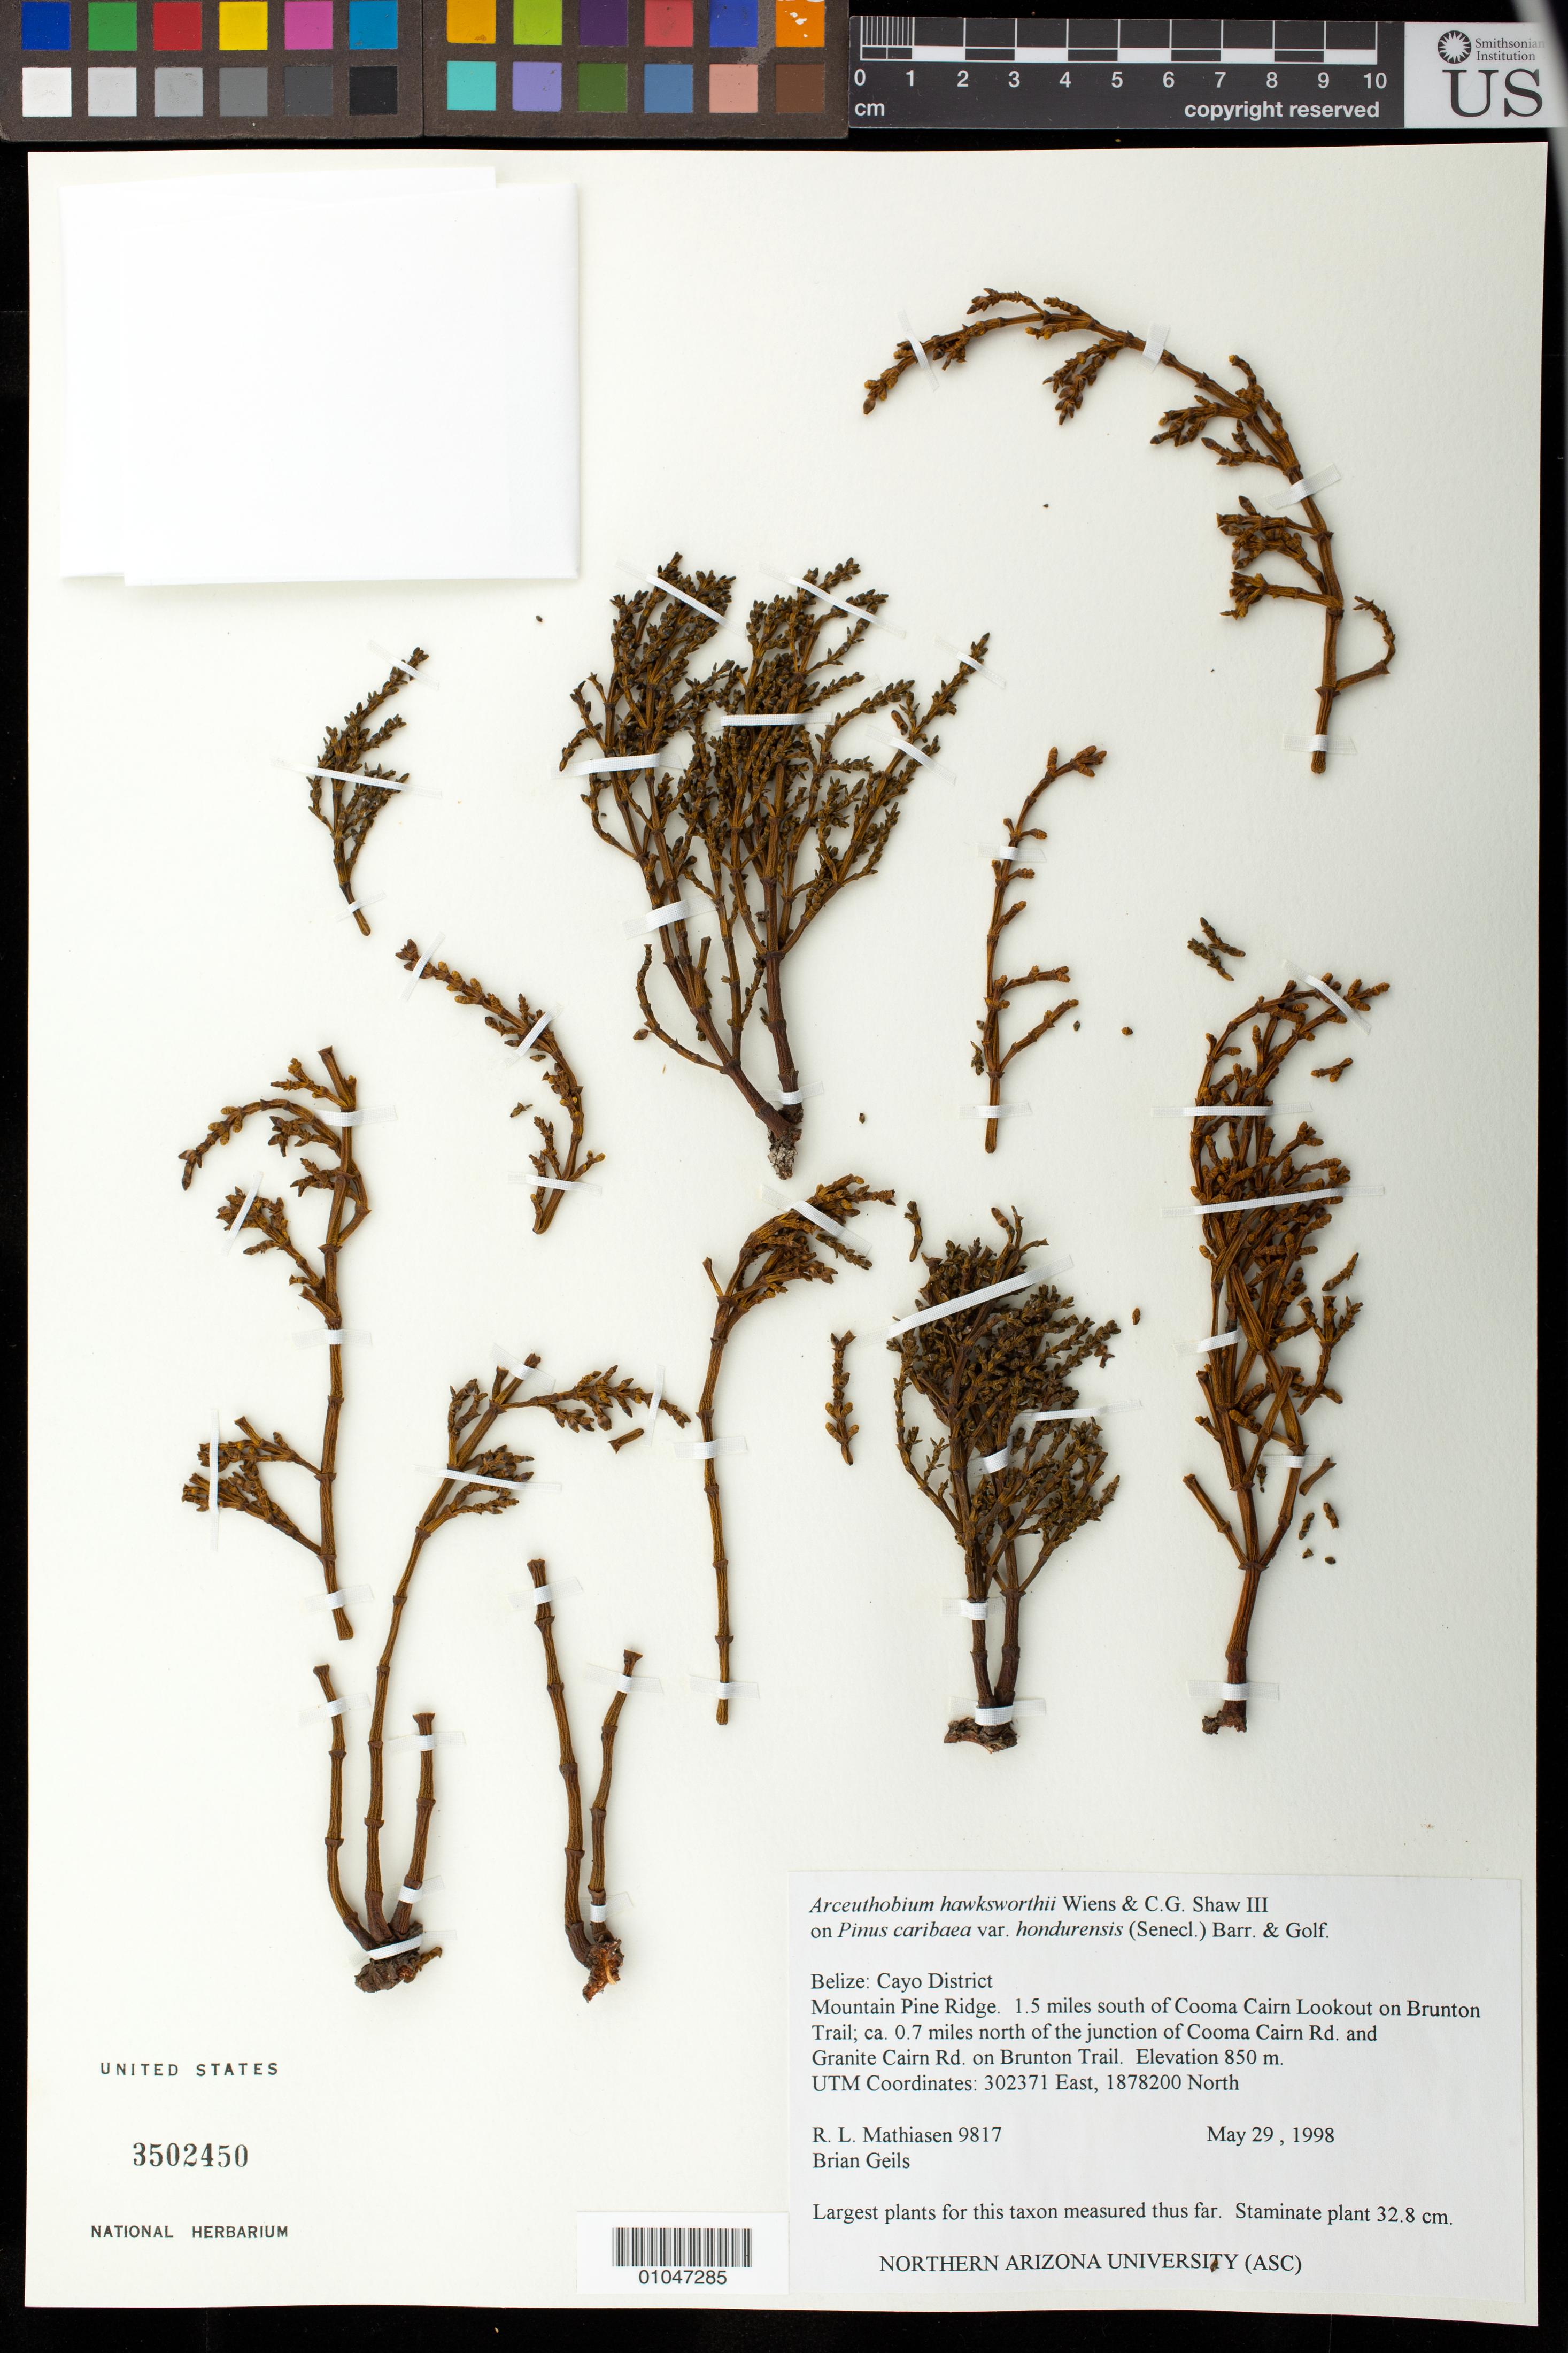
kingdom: Plantae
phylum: Tracheophyta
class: Magnoliopsida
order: Santalales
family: Viscaceae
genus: Arceuthobium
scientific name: Arceuthobium hawksworthii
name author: Wiens & C.G. Shaw bis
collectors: R. Mathiasen & B. Geils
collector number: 9817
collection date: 1998-05-29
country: Belize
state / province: Cayo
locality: Mountain Pine Ridge, 1.5 miles south of Cooma Cairn Rd on Brunton Trail, 0.7 miles north of the junction of Cooma Cairn Rd and Granite Cairn Rd on Brunton Trail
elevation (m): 850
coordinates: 1878200 N, 302371 E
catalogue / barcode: US 3502450